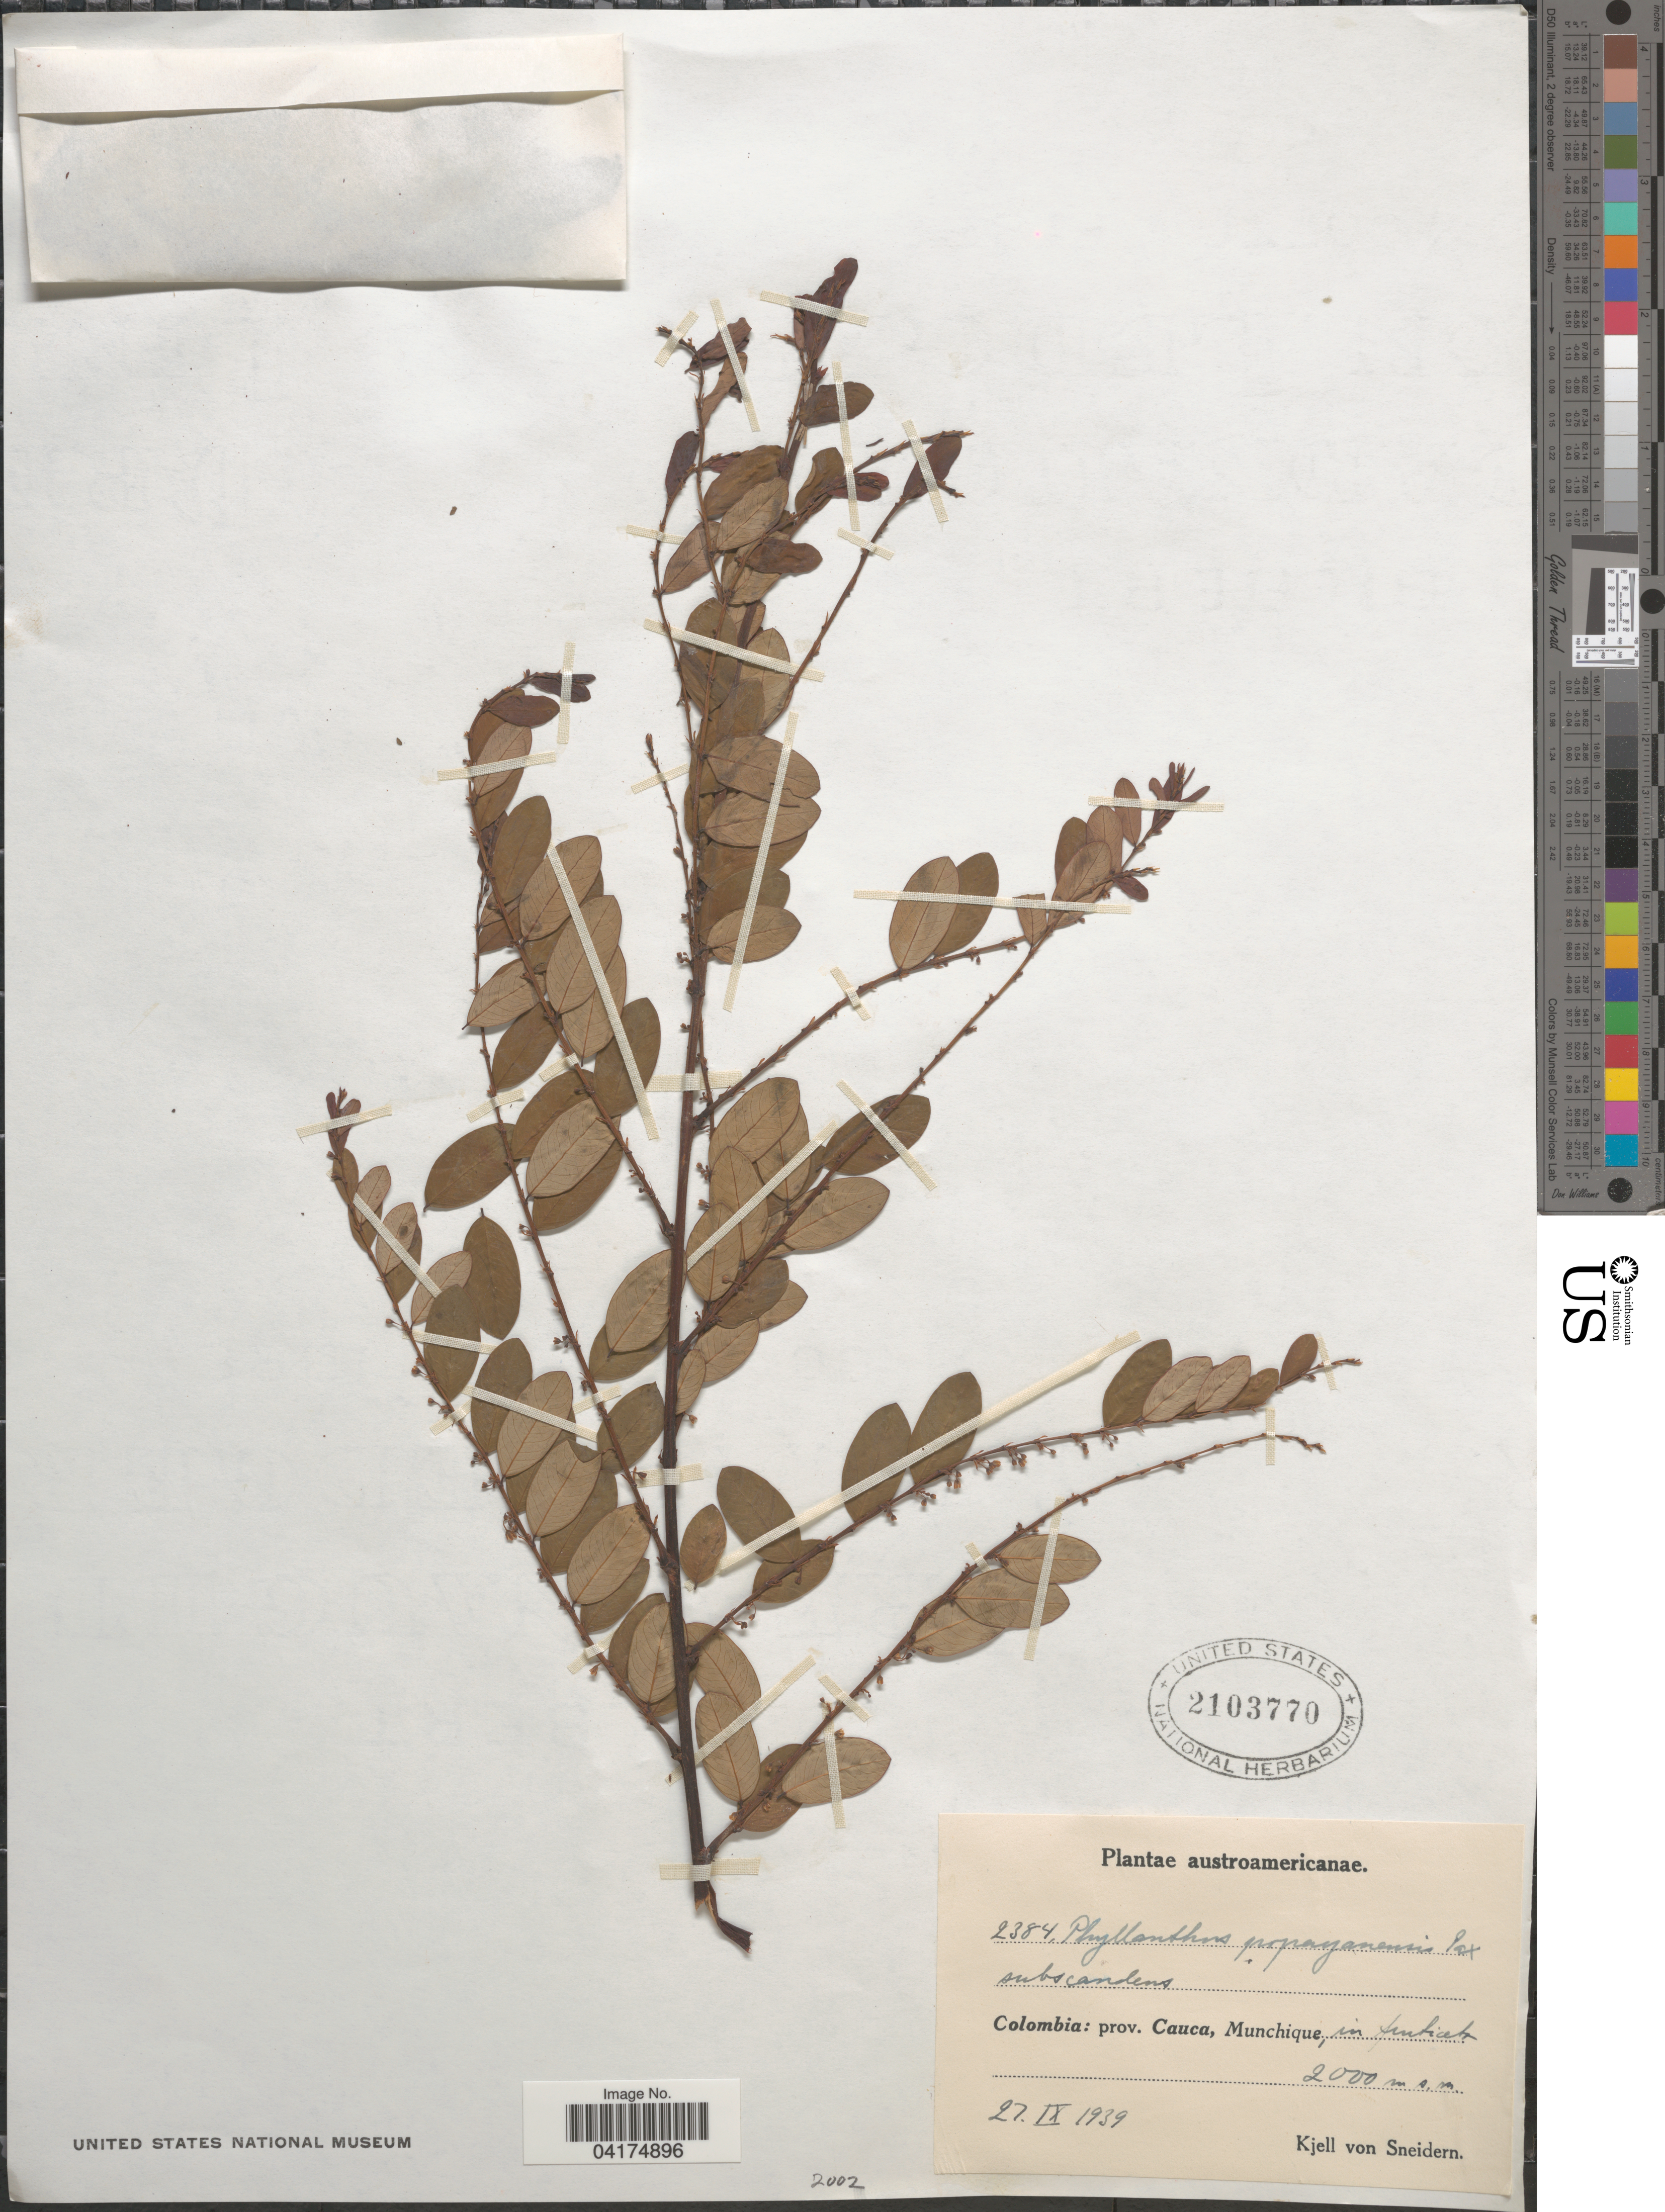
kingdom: Plantae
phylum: Tracheophyta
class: Magnoliopsida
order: Malpighiales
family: Phyllanthaceae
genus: Phyllanthus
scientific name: Phyllanthus popayanensis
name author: Pax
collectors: K. von Sneidern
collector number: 2384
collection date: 1939-09-27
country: Colombia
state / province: Cauca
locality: Munchique, in fruticets.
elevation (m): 2000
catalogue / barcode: US 2103770